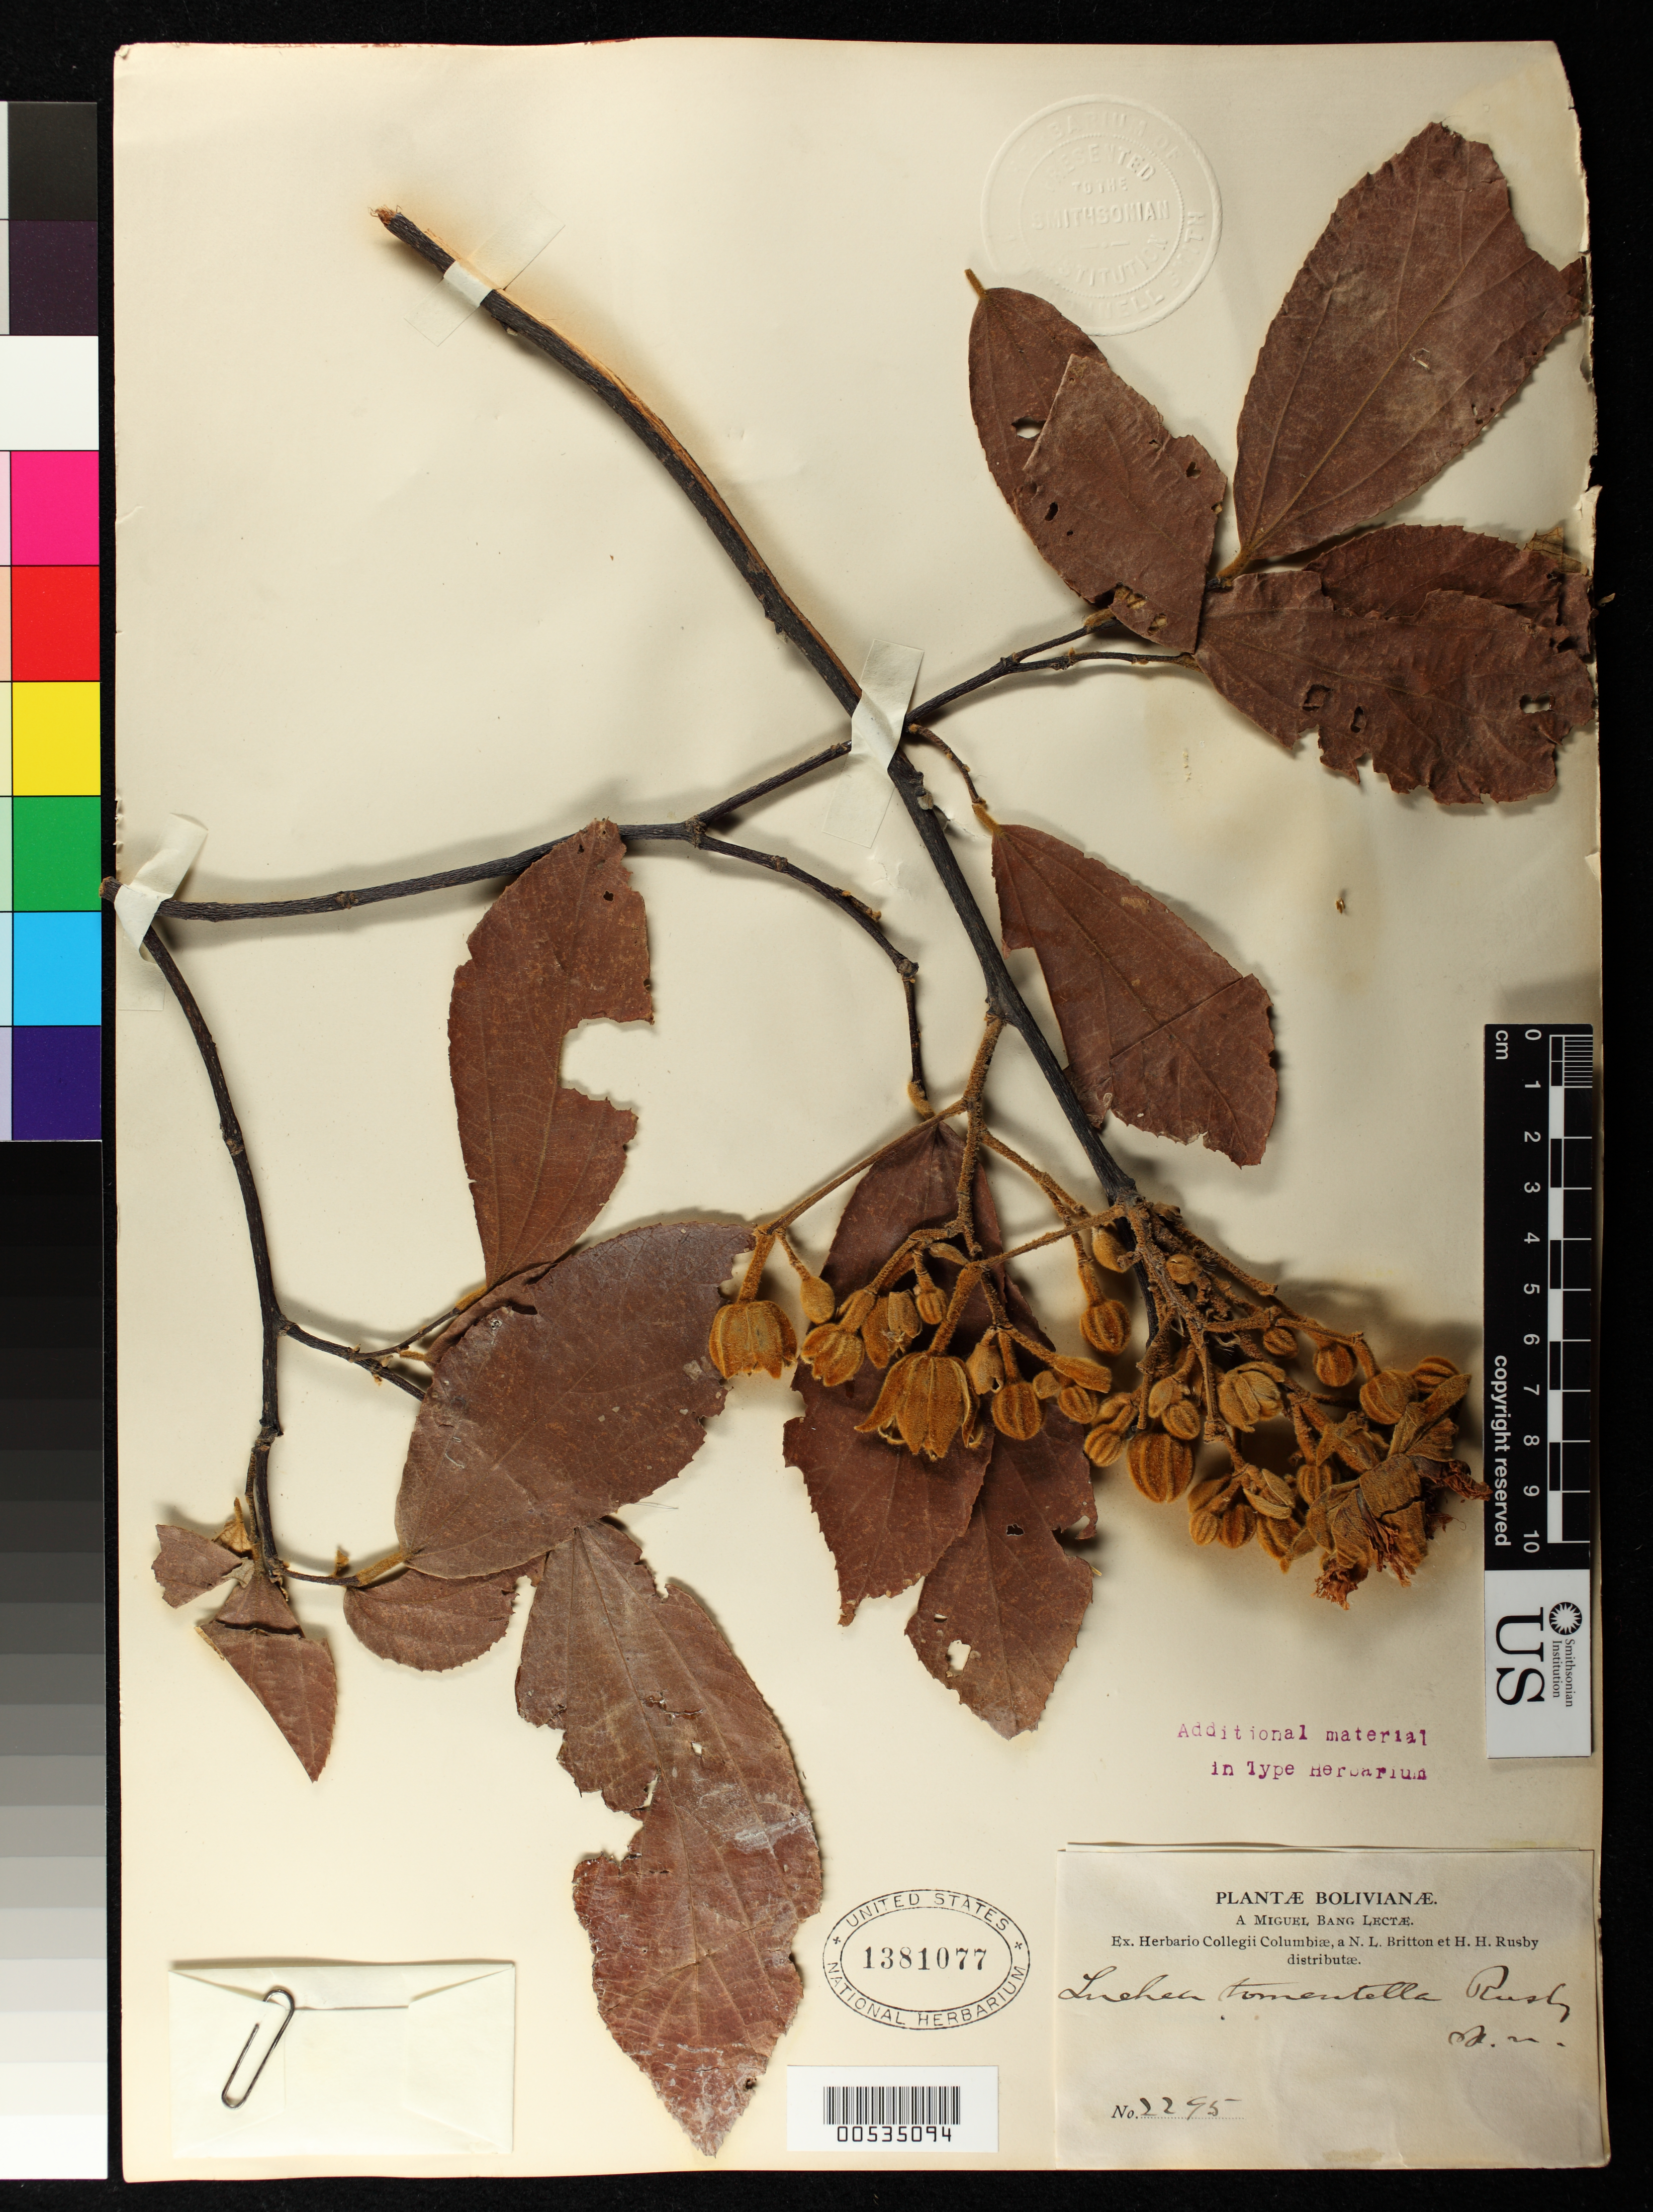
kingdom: Plantae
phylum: Tracheophyta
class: Magnoliopsida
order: Malvales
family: Malvaceae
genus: Luehea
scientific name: Luehea tomentella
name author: Rusby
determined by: Rusby, Henry H.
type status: Isotype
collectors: M. Bang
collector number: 2295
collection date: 1894-06-24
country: Bolivia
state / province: La Paz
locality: Coripata, Yungas.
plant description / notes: US duplicates without collection data. Protologue, "Coripata, Yungas, June 24, 1894."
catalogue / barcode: US 1381077